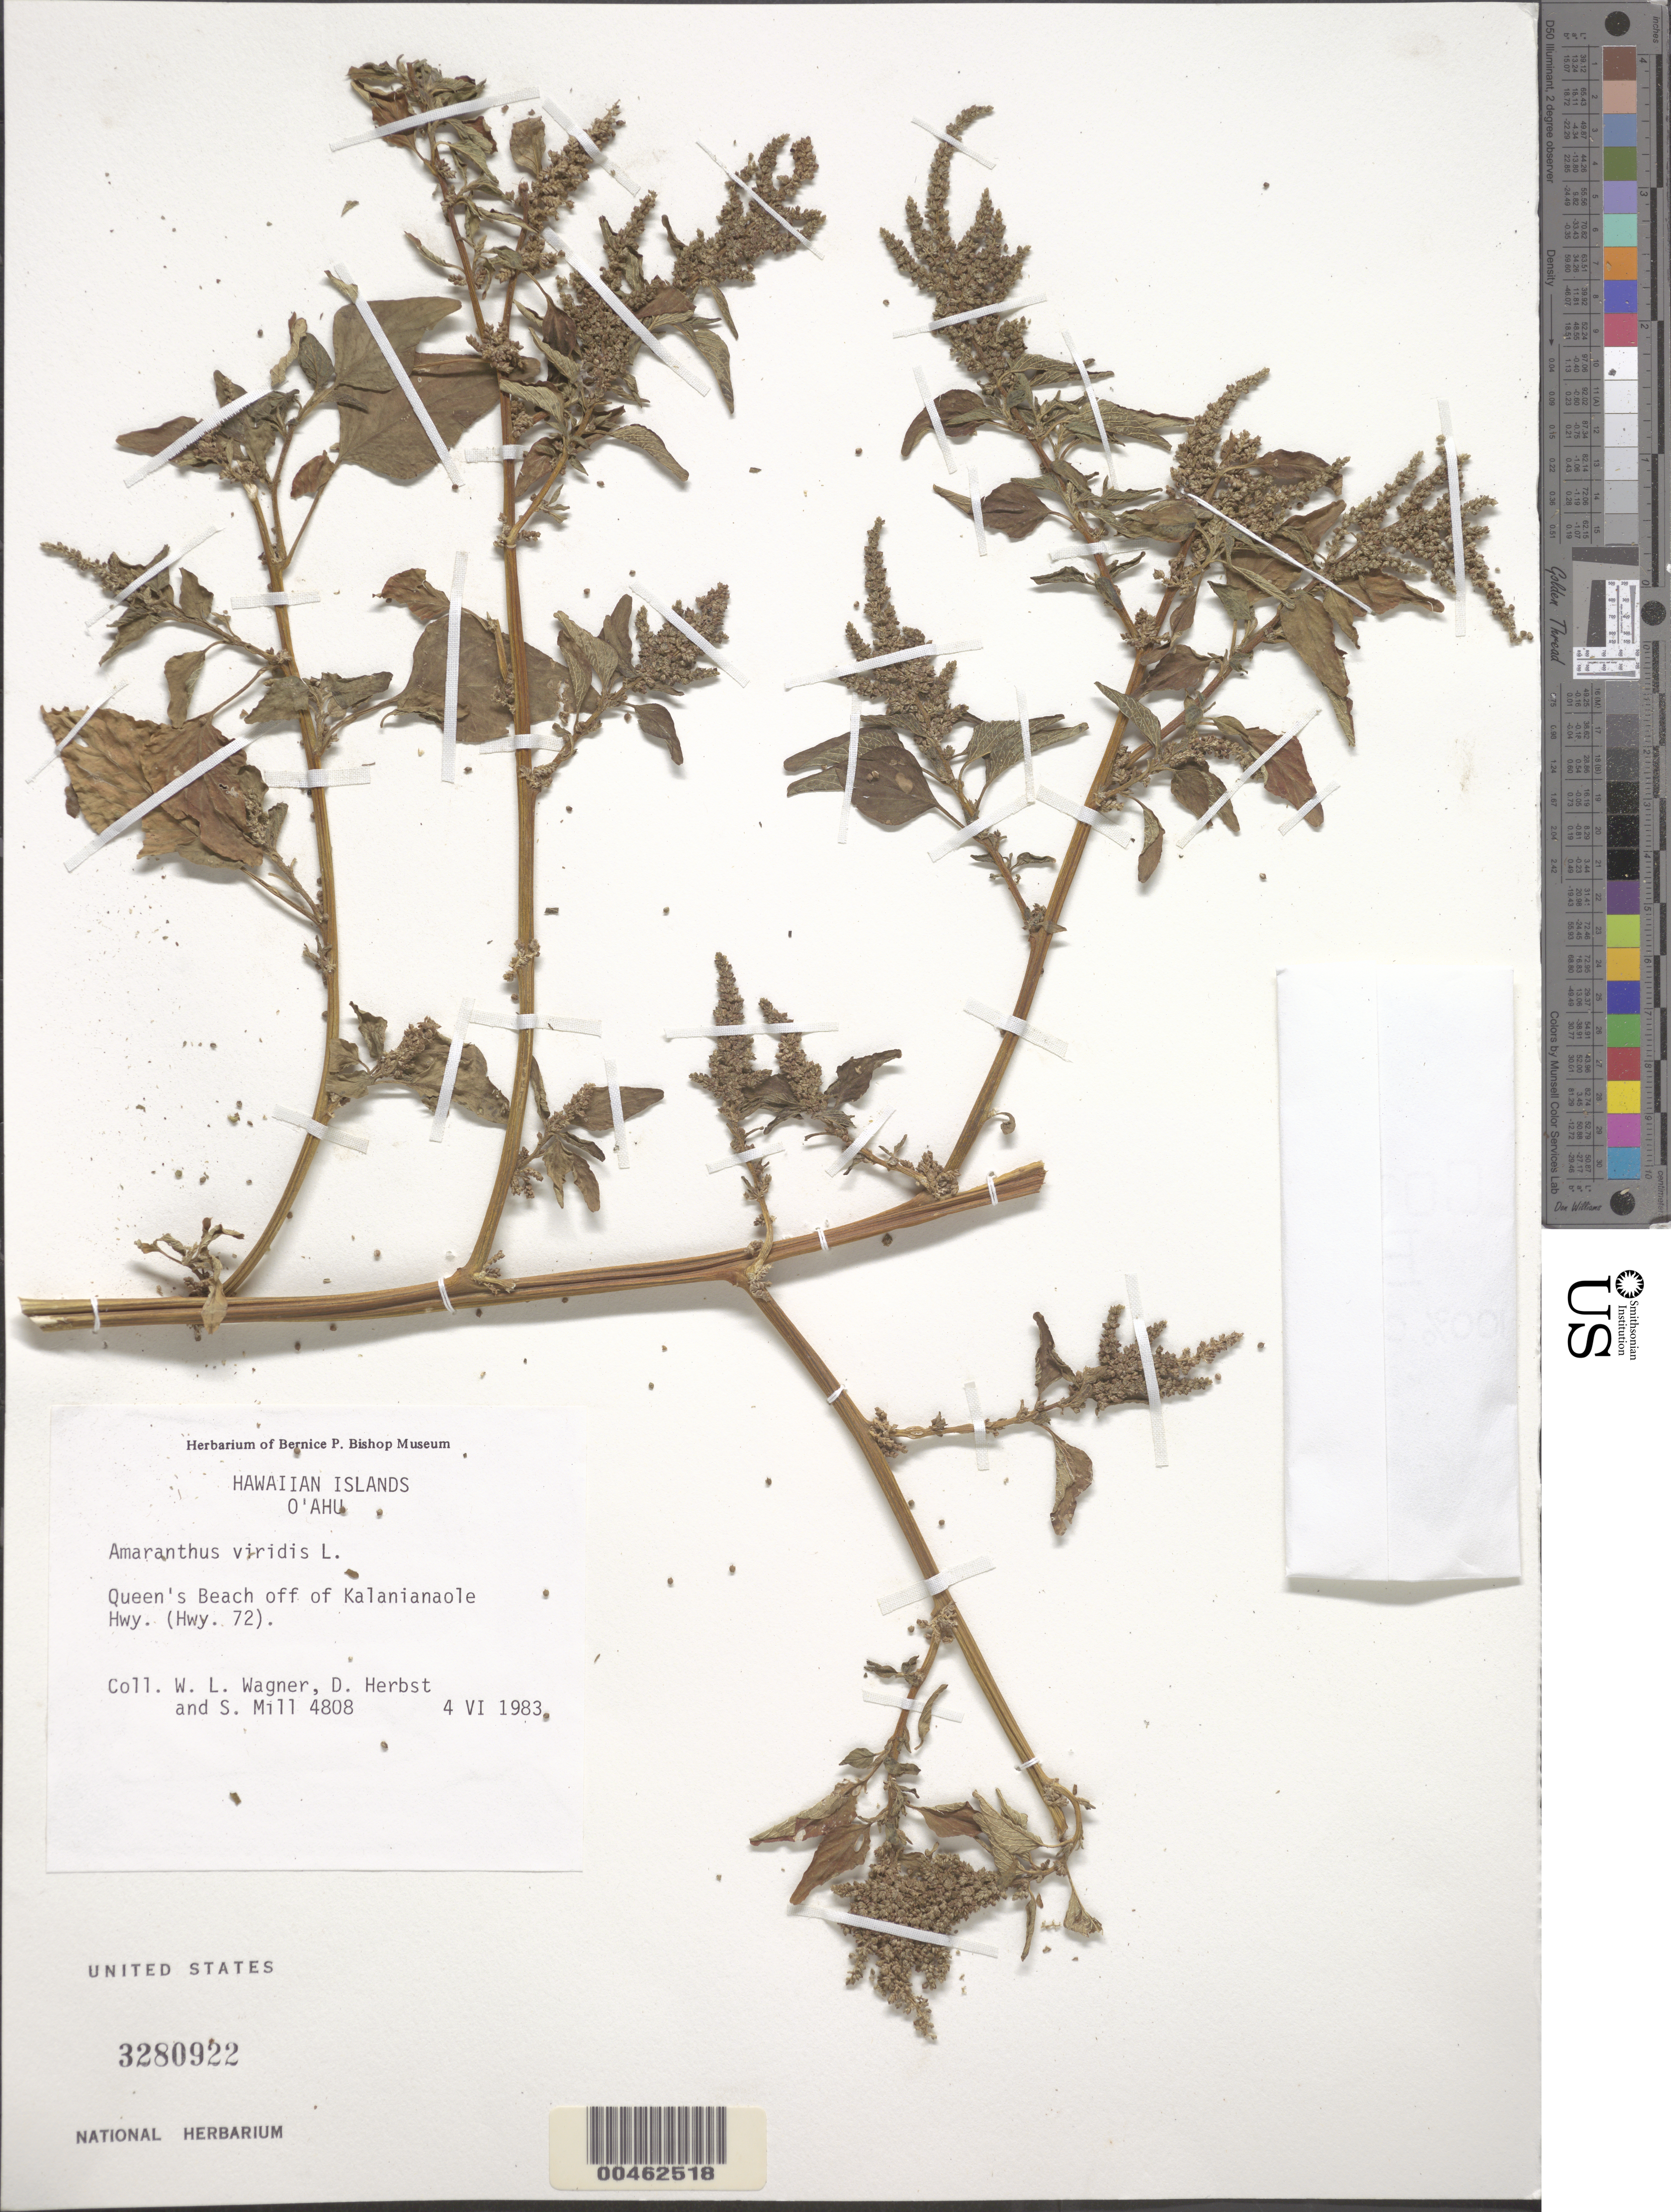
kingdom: Plantae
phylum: Tracheophyta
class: Magnoliopsida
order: Caryophyllales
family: Amaranthaceae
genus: Amaranthus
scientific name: Amaranthus viridis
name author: L.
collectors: W. L. Wagner, D. R. Herbst & S. W. Miller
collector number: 4808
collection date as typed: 4 Jun 1983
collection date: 1983-06-04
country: United States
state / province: Hawaii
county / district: Honolulu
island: Oahu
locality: Queen's Beach off of Kalanianaole Hwy. (Hwy. 72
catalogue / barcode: US 3280922